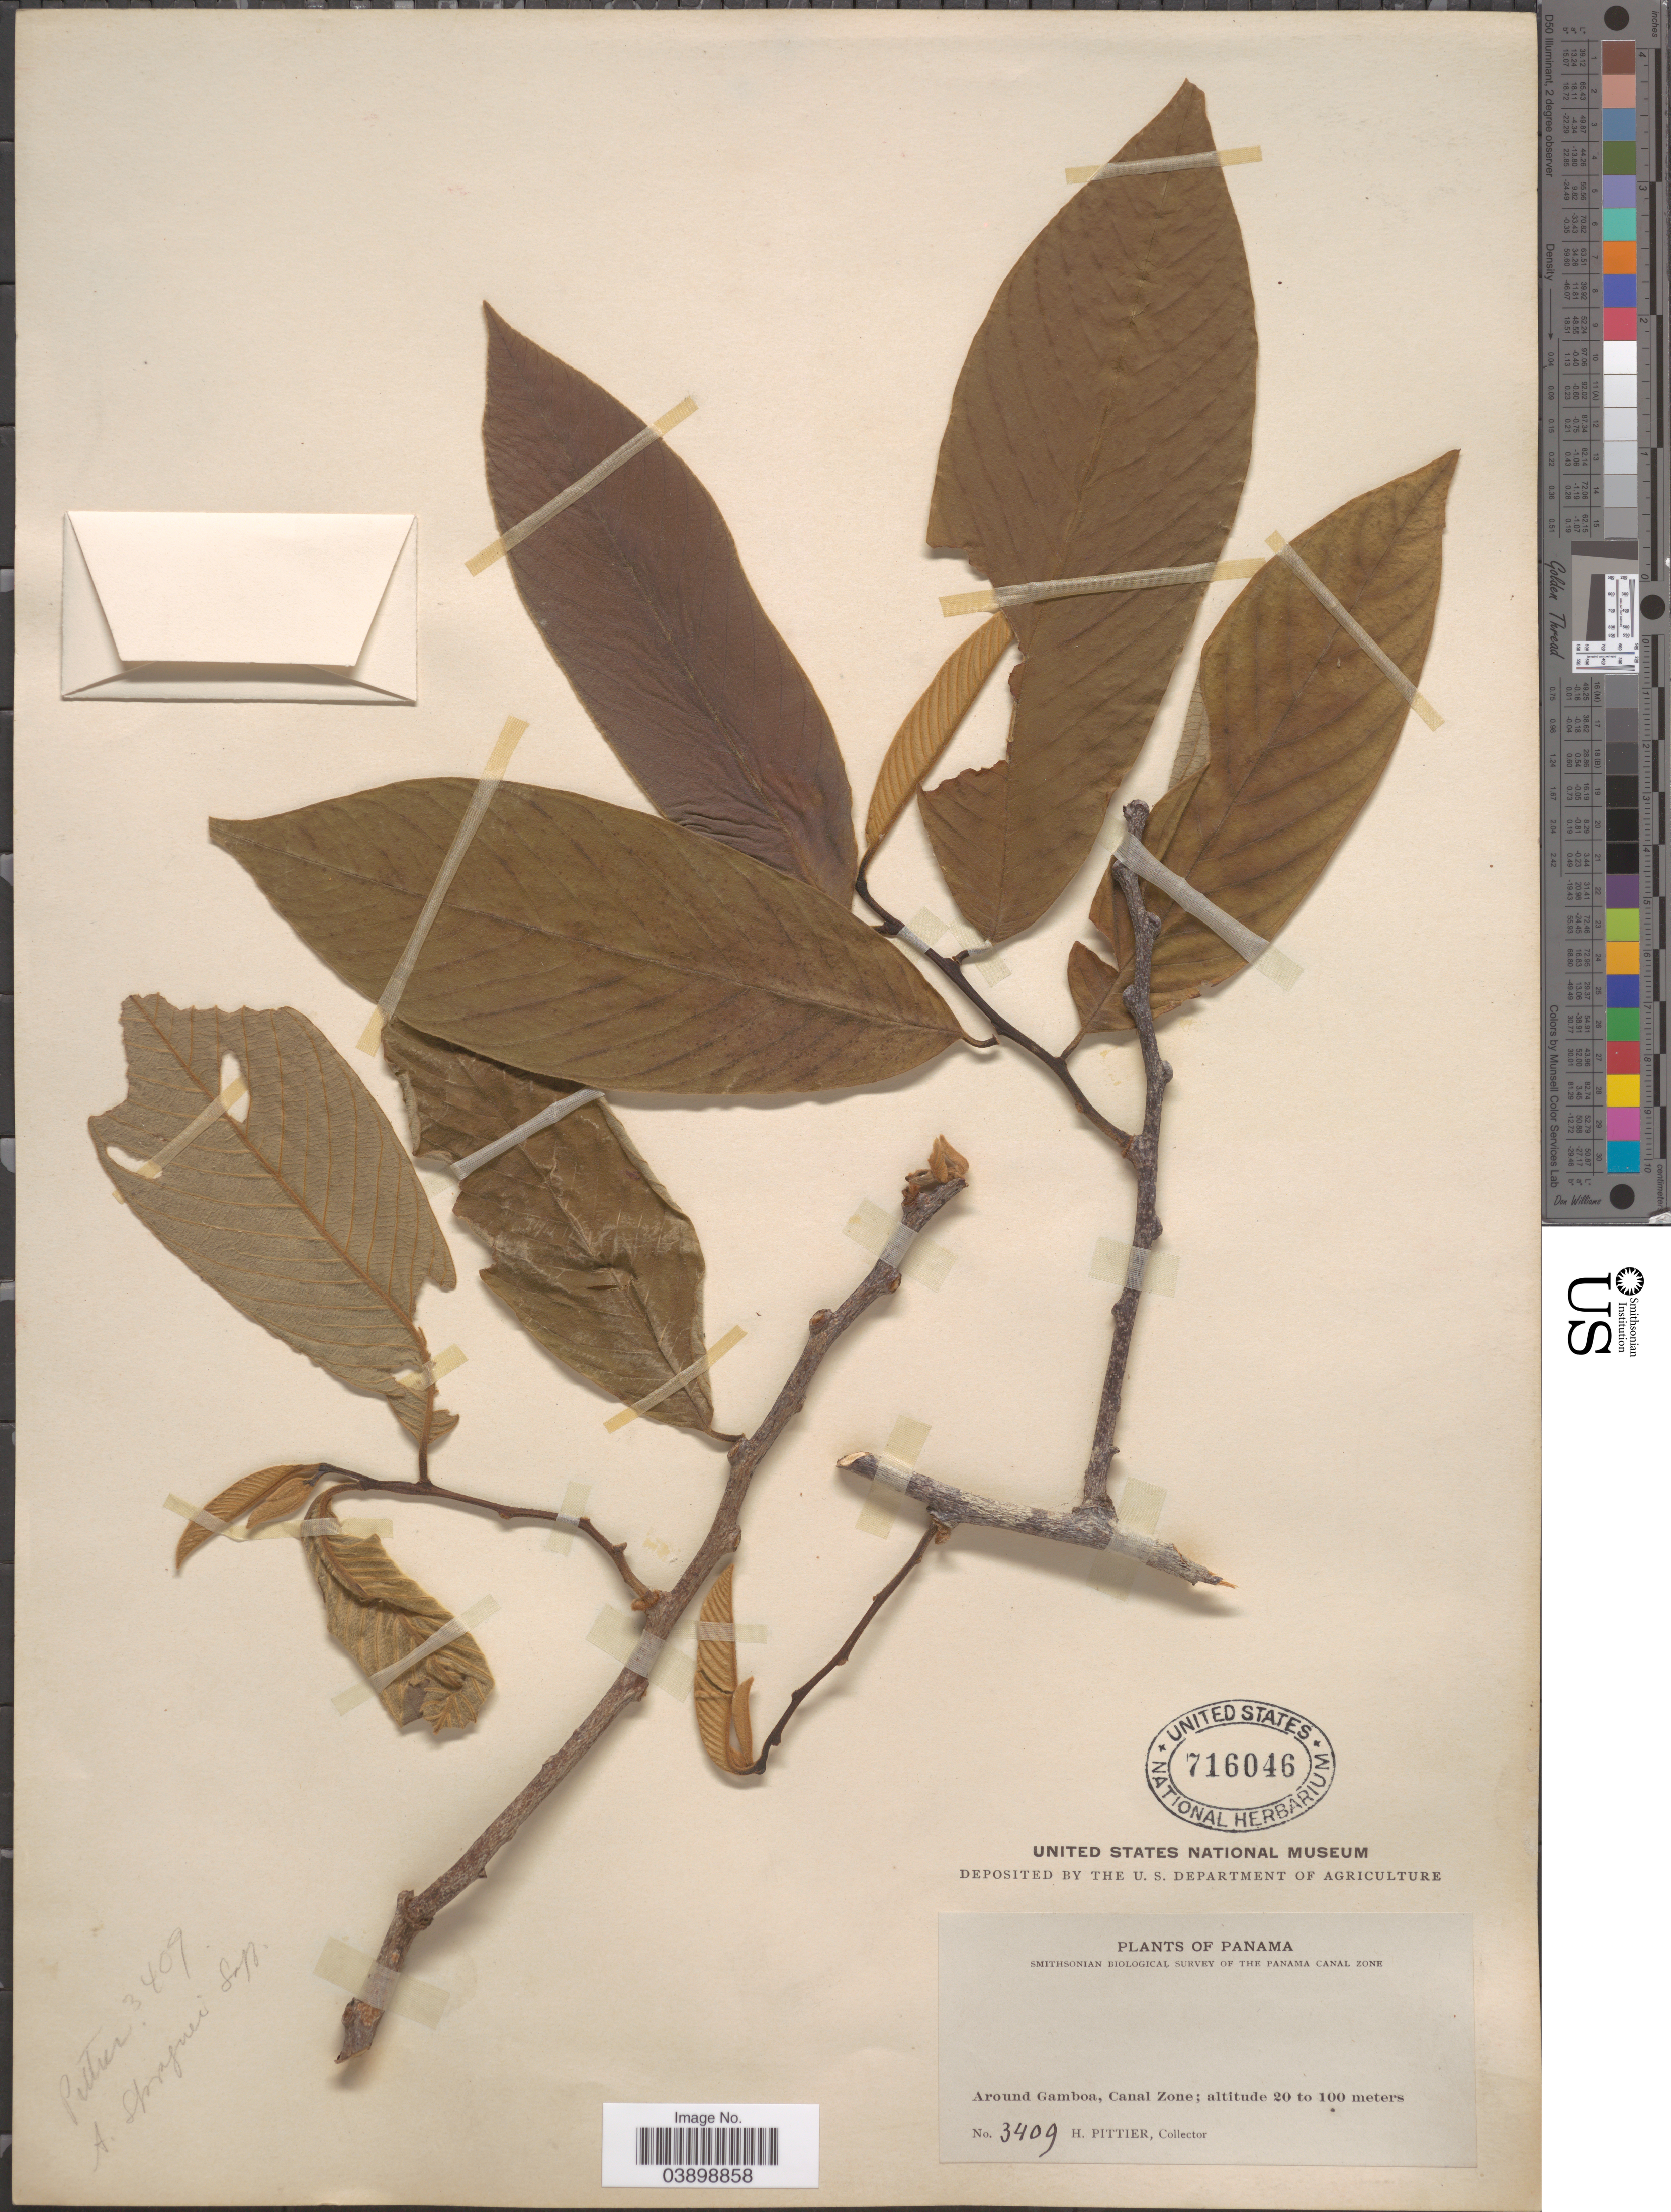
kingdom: Plantae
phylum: Tracheophyta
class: Magnoliopsida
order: Magnoliales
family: Annonaceae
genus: Annona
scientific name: Annona spraguei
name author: Saff.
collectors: H. F. Pittier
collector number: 3409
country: Panama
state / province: Colón / Panamá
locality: Around Gamboa, Canal Zone.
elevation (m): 20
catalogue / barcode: US 716046